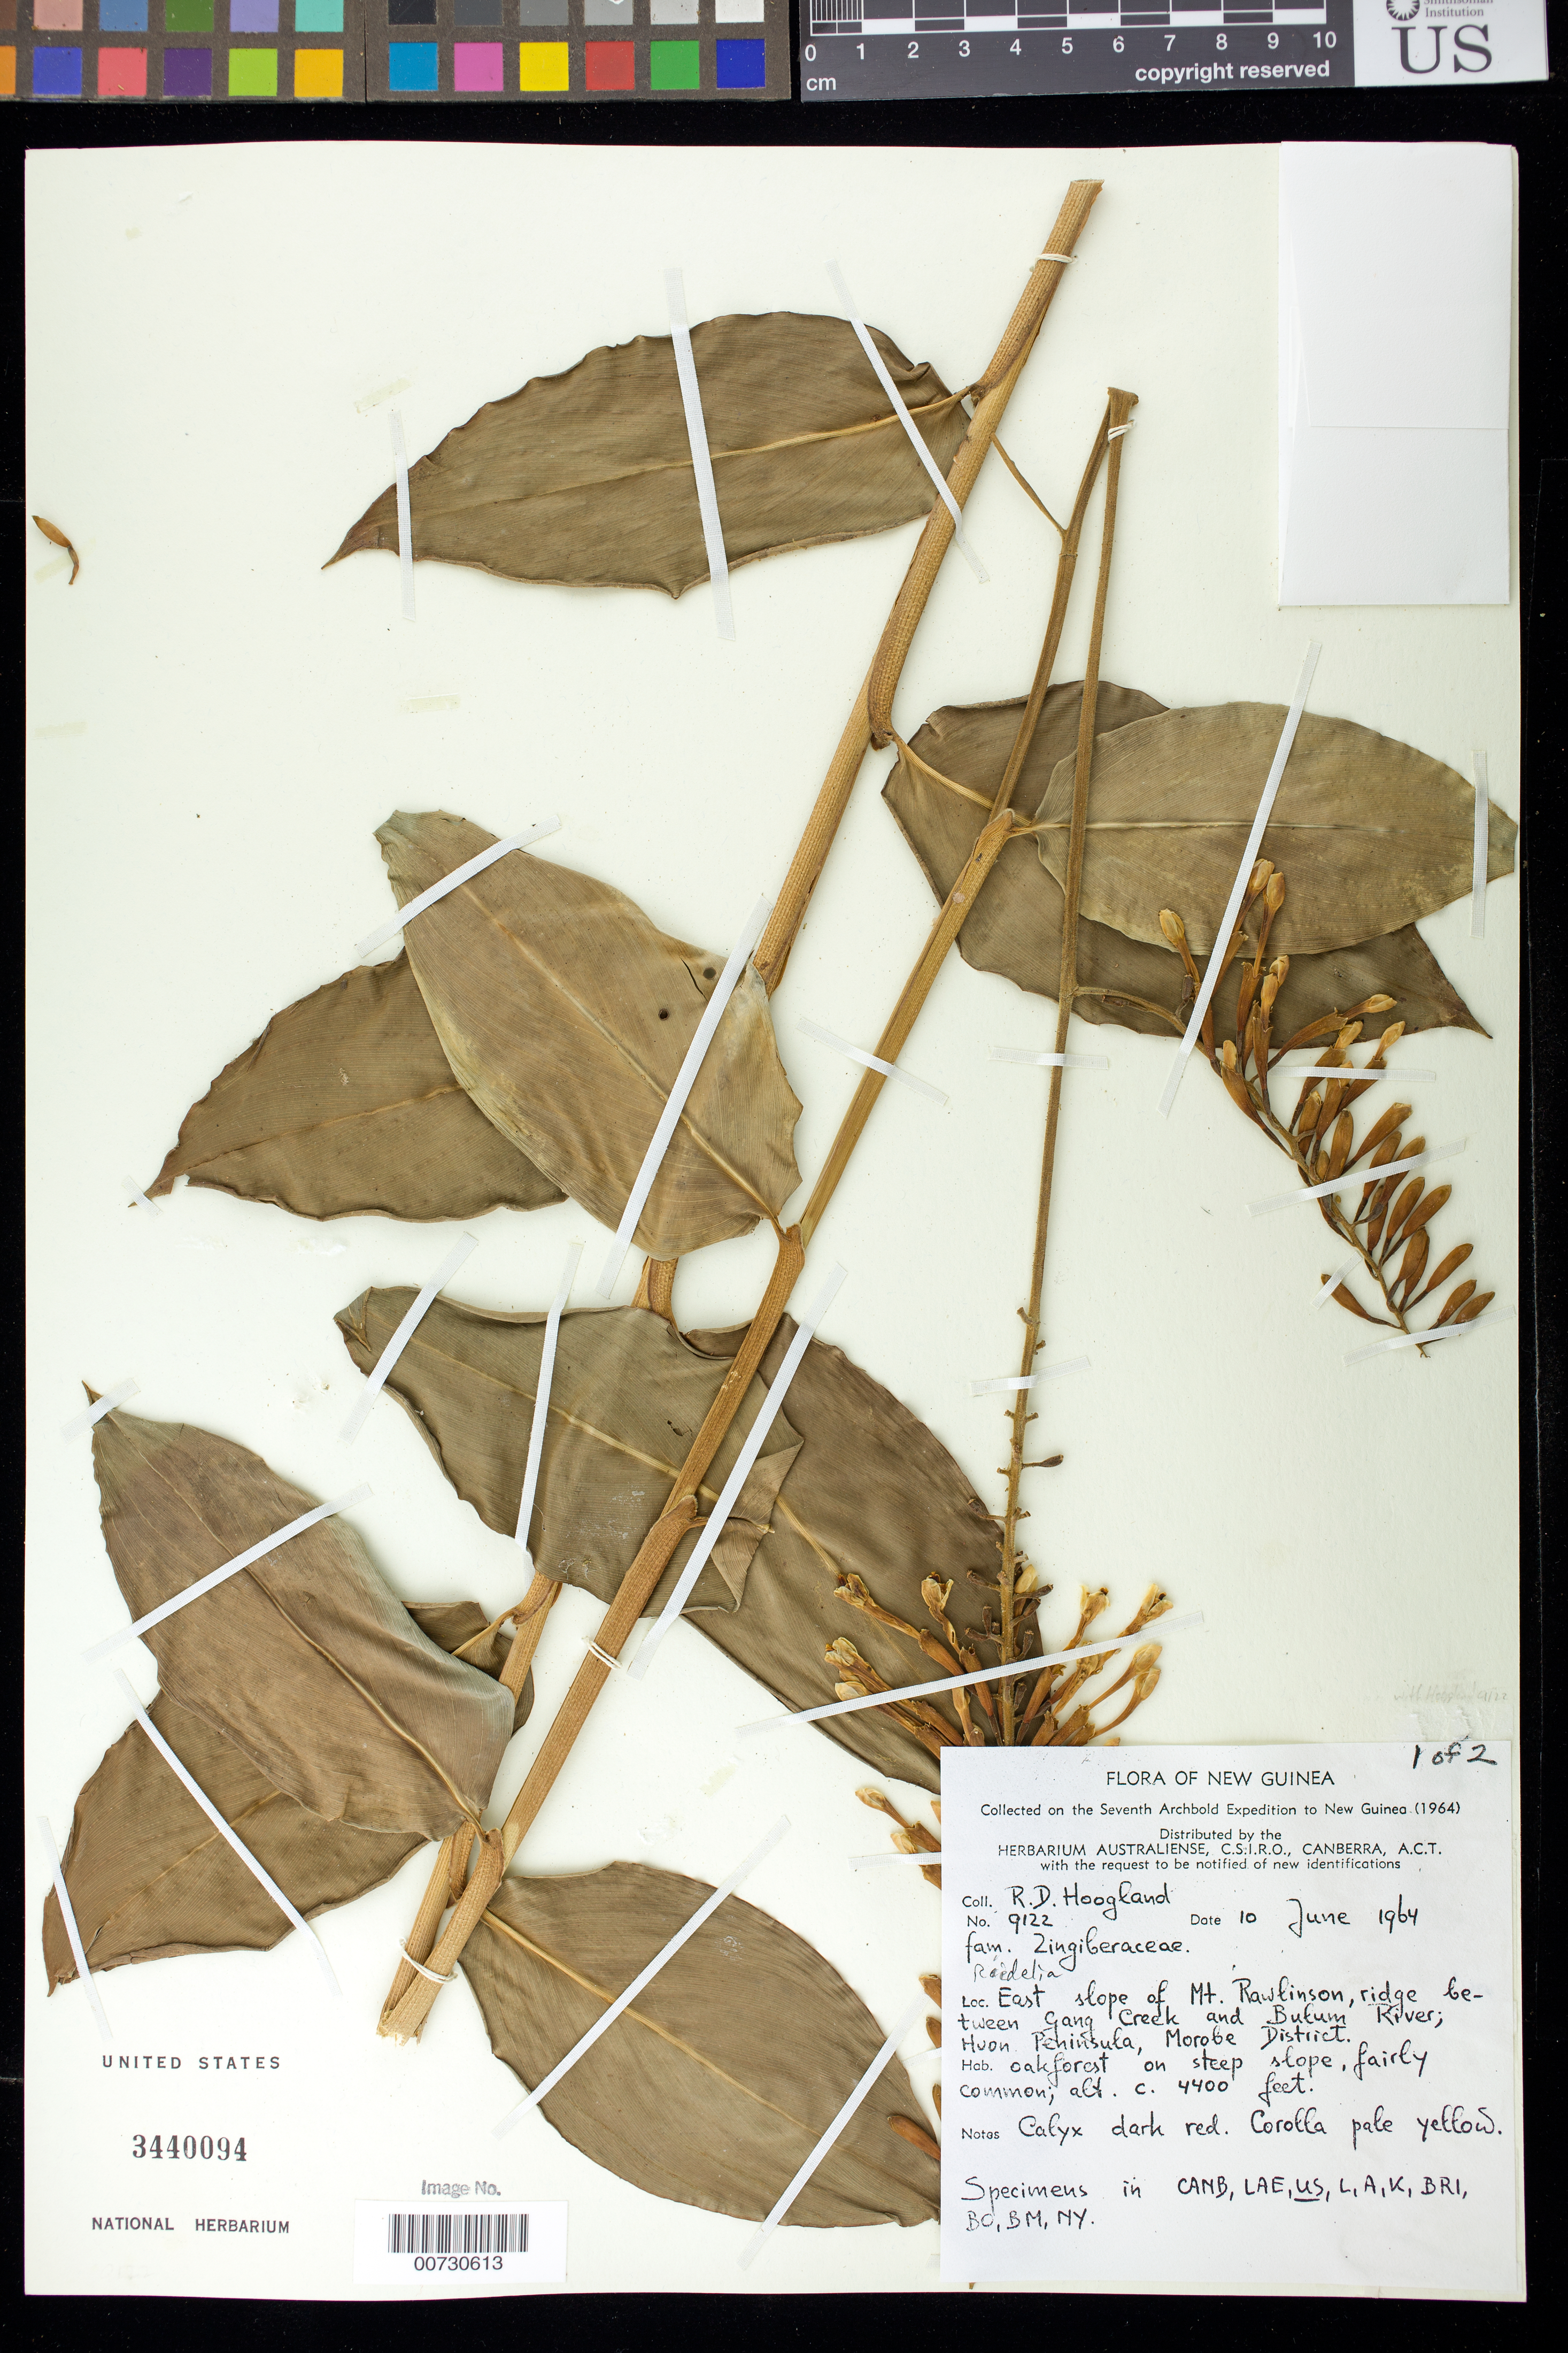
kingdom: Plantae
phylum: Tracheophyta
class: Liliopsida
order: Zingiberales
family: Zingiberaceae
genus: Riedelia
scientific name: Riedelia sp.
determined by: Smith, Stephen F., (US), NMNH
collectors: R. D. Hoogland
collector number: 9122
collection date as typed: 10 Jun 1964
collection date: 1964-06-10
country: Papua New Guinea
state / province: Morobe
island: New Guinea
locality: E slope of Mt. Rawlinson, ridge between Gang Creek and Bulum River, Huon Peninsula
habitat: Oakforest on steep slope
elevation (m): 1311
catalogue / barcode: US 3440094